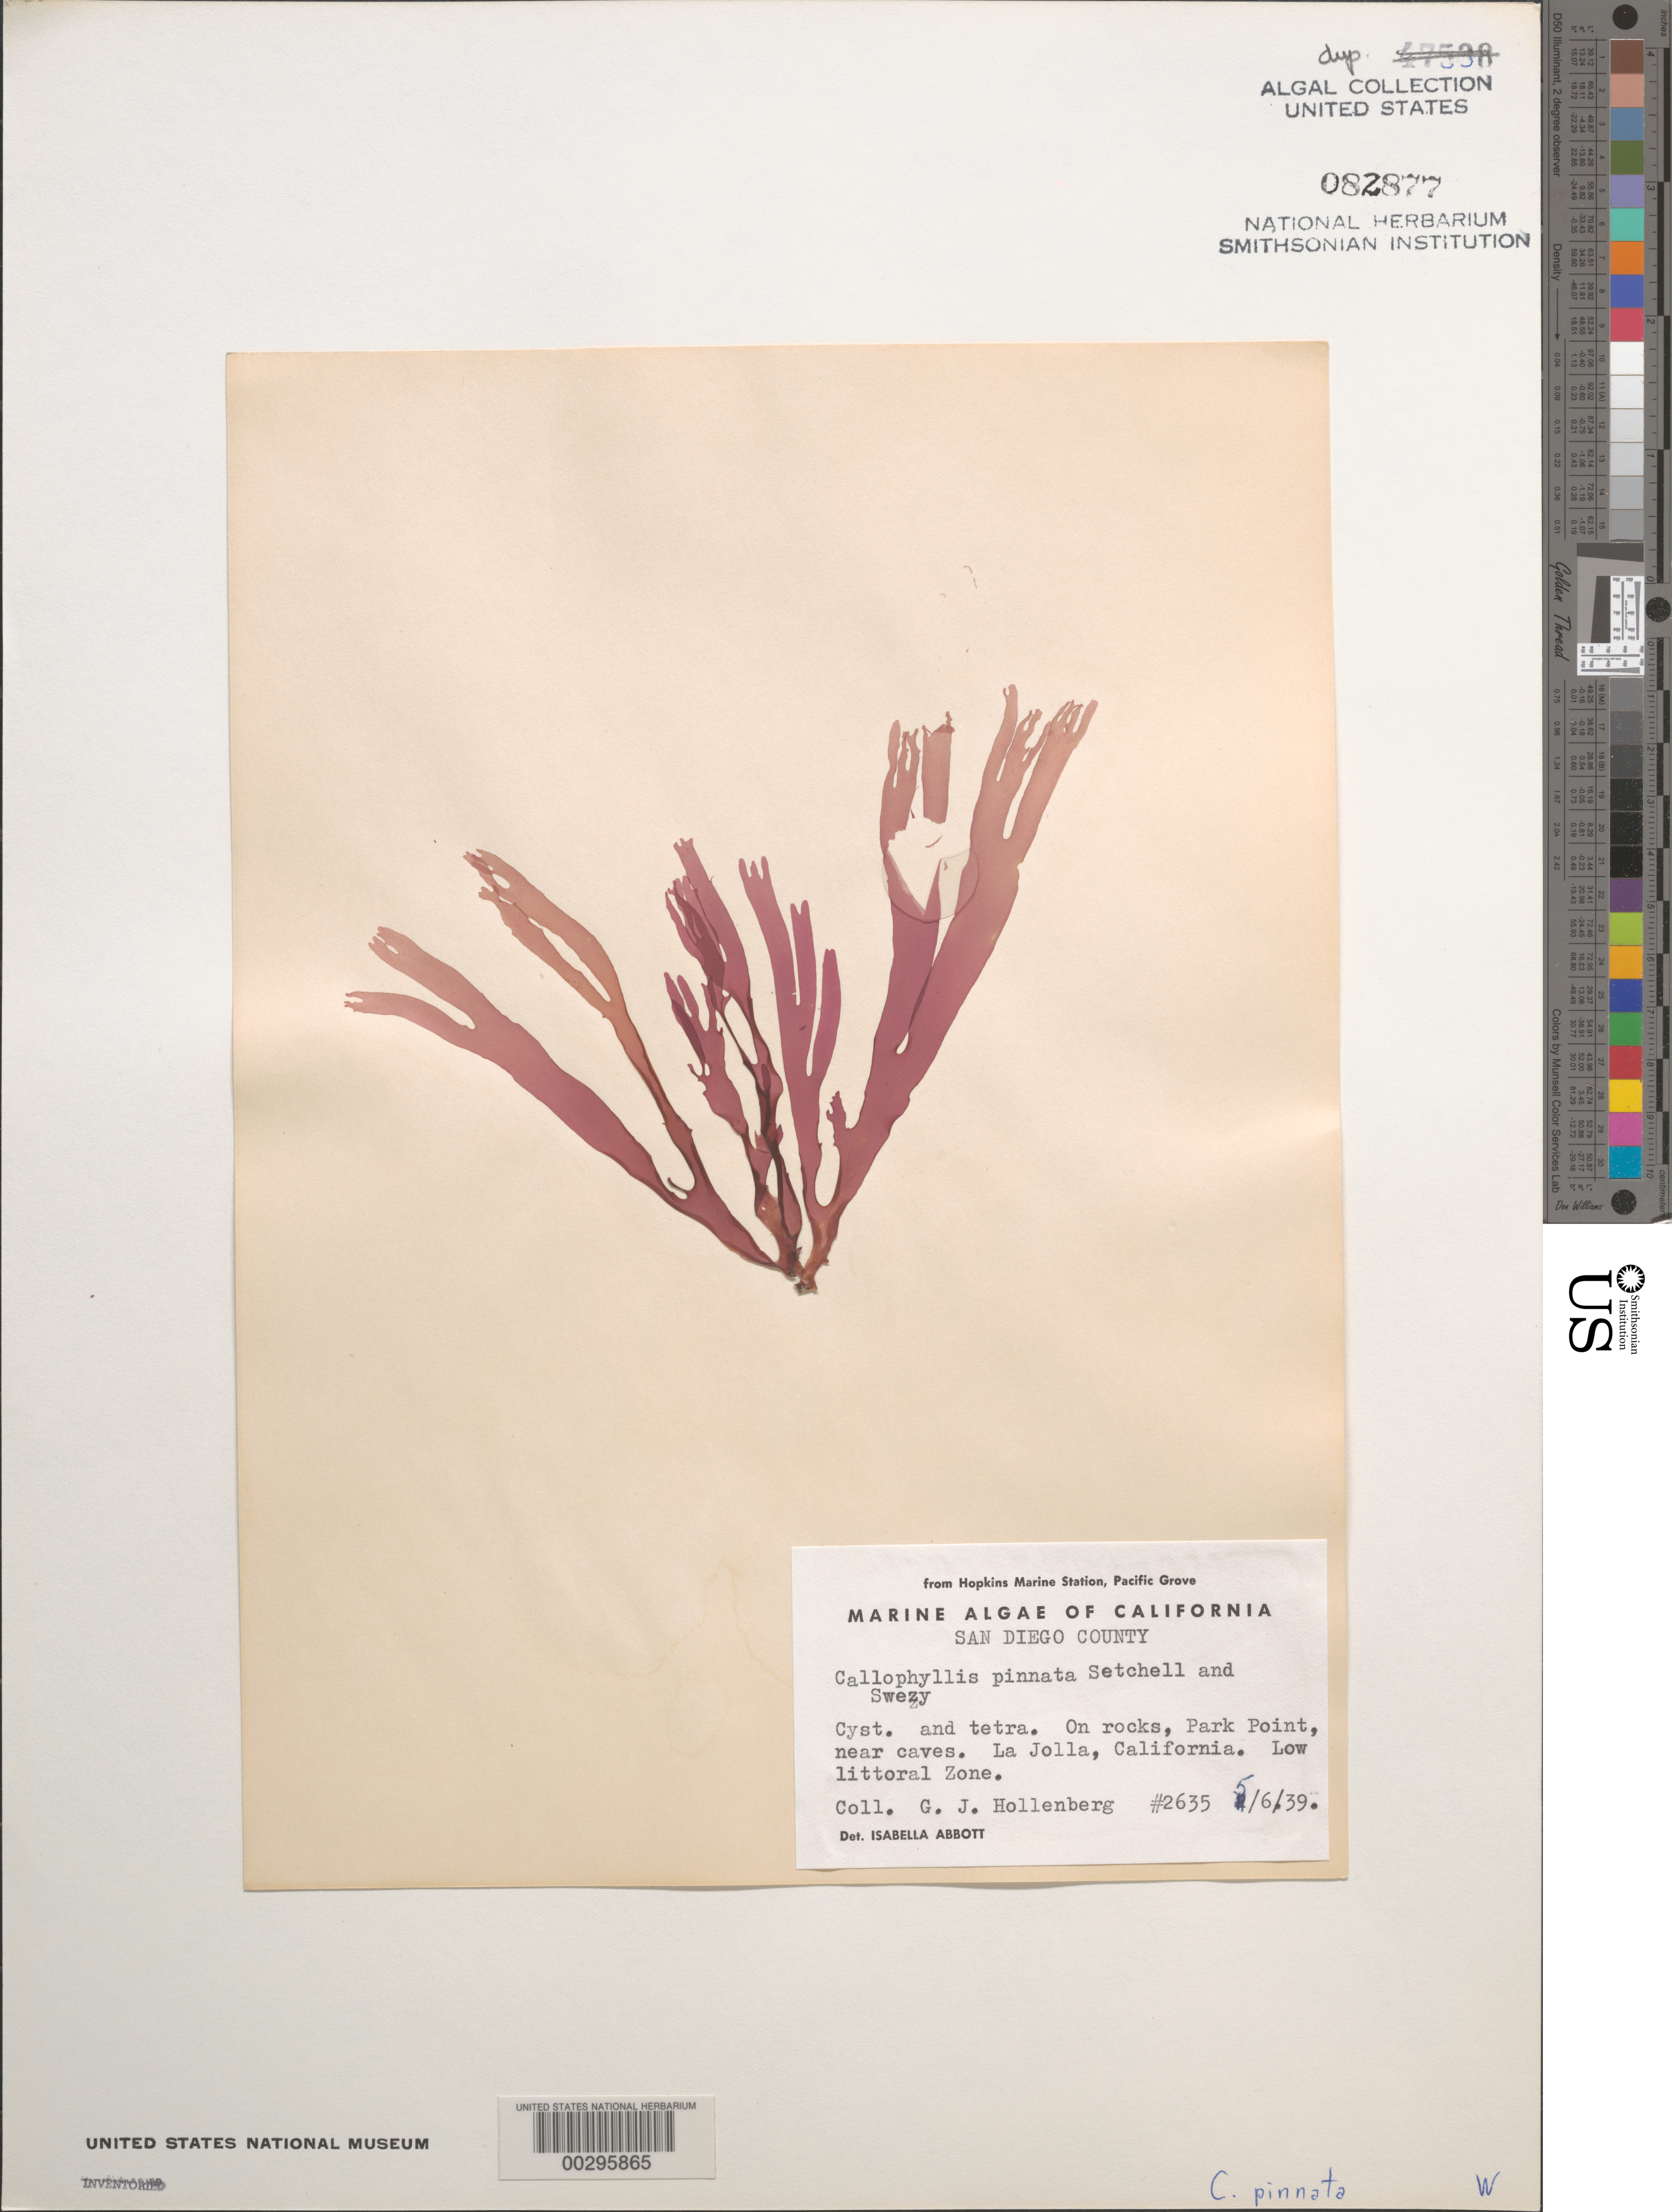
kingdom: Plantae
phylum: Rhodophyta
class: Florideophyceae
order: Gigartinales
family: Kallymeniaceae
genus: Callophyllis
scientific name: Callophyllis pinnata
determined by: Abbott, Isabella A.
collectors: G. Hollenberg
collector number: GJH 2635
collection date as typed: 06 May 1939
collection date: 1939-05-06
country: United States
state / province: California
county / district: San Diego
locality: La Jolla, Park Point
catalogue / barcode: US 82877